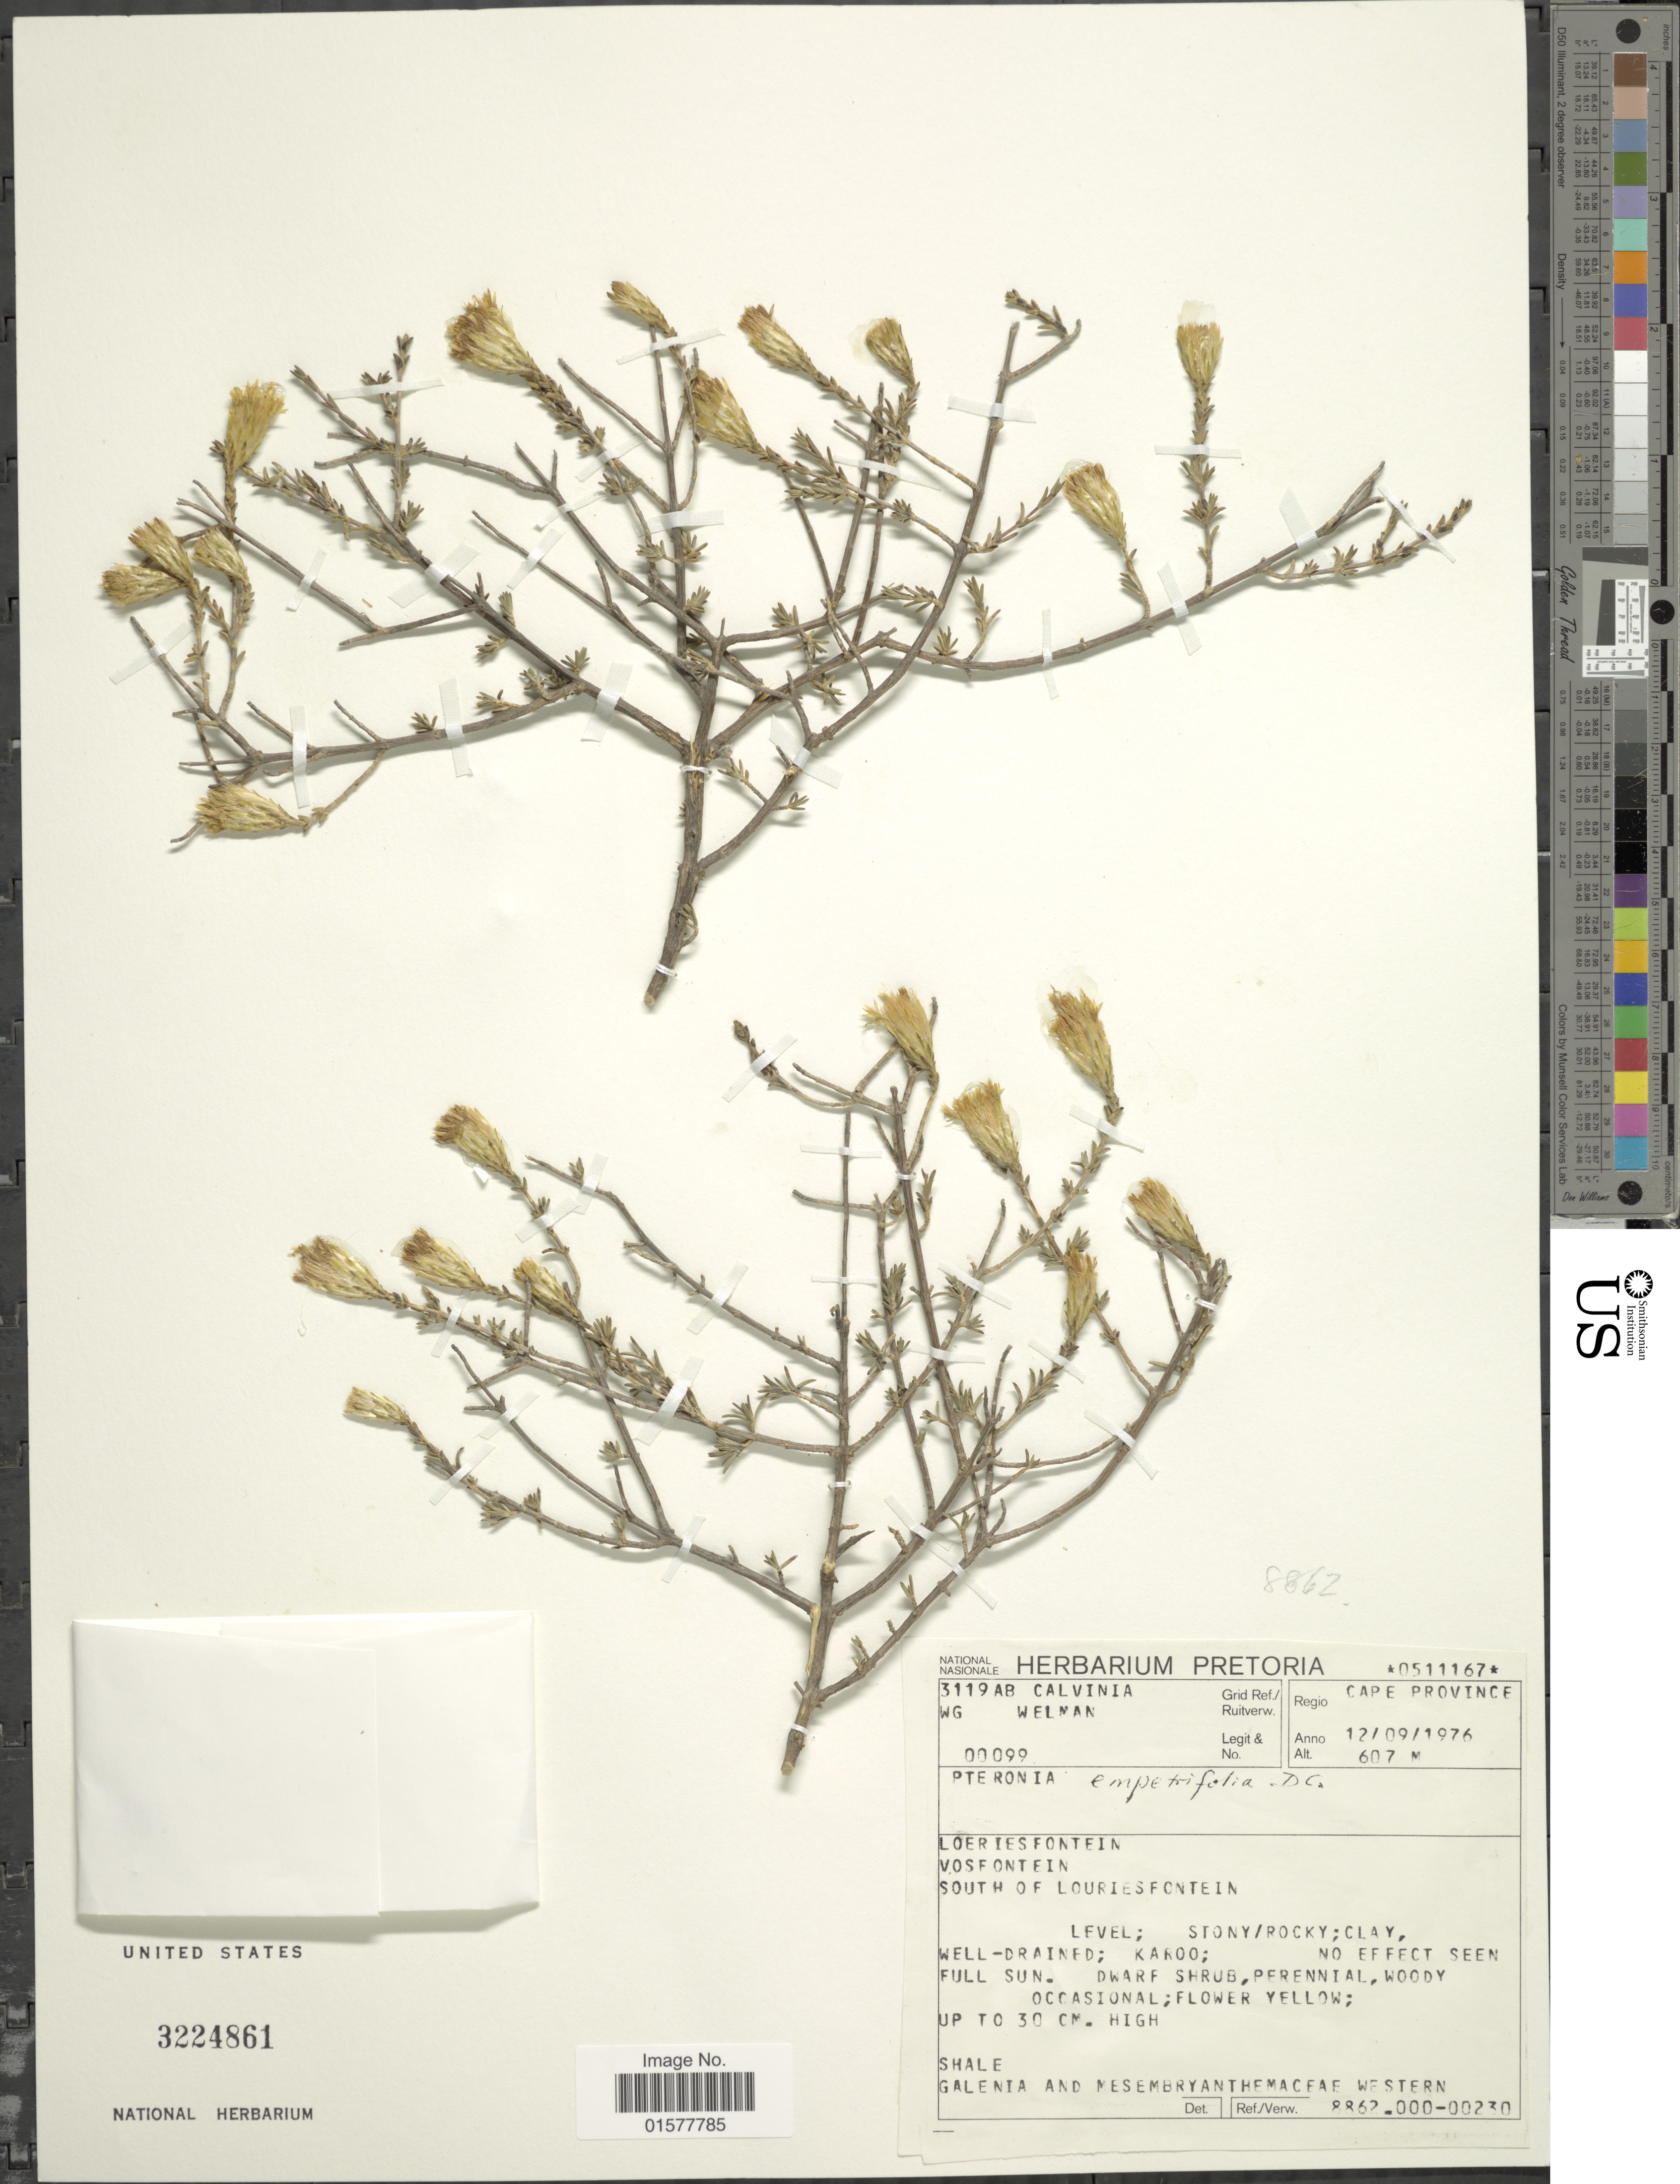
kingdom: Plantae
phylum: Tracheophyta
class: Magnoliopsida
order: Asterales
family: Asteraceae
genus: Pteronia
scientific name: Pteronia empetrifolia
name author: DC.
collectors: W. G. Welman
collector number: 00099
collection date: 1976-09-12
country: South Africa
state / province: Northern Cape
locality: Grid Ref./ Ruitverw. 3119AB Calvania, Regio Cape Province. Loeriesfontein, Vosfontein, South of Louriesfontein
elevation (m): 607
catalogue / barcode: US 3224861